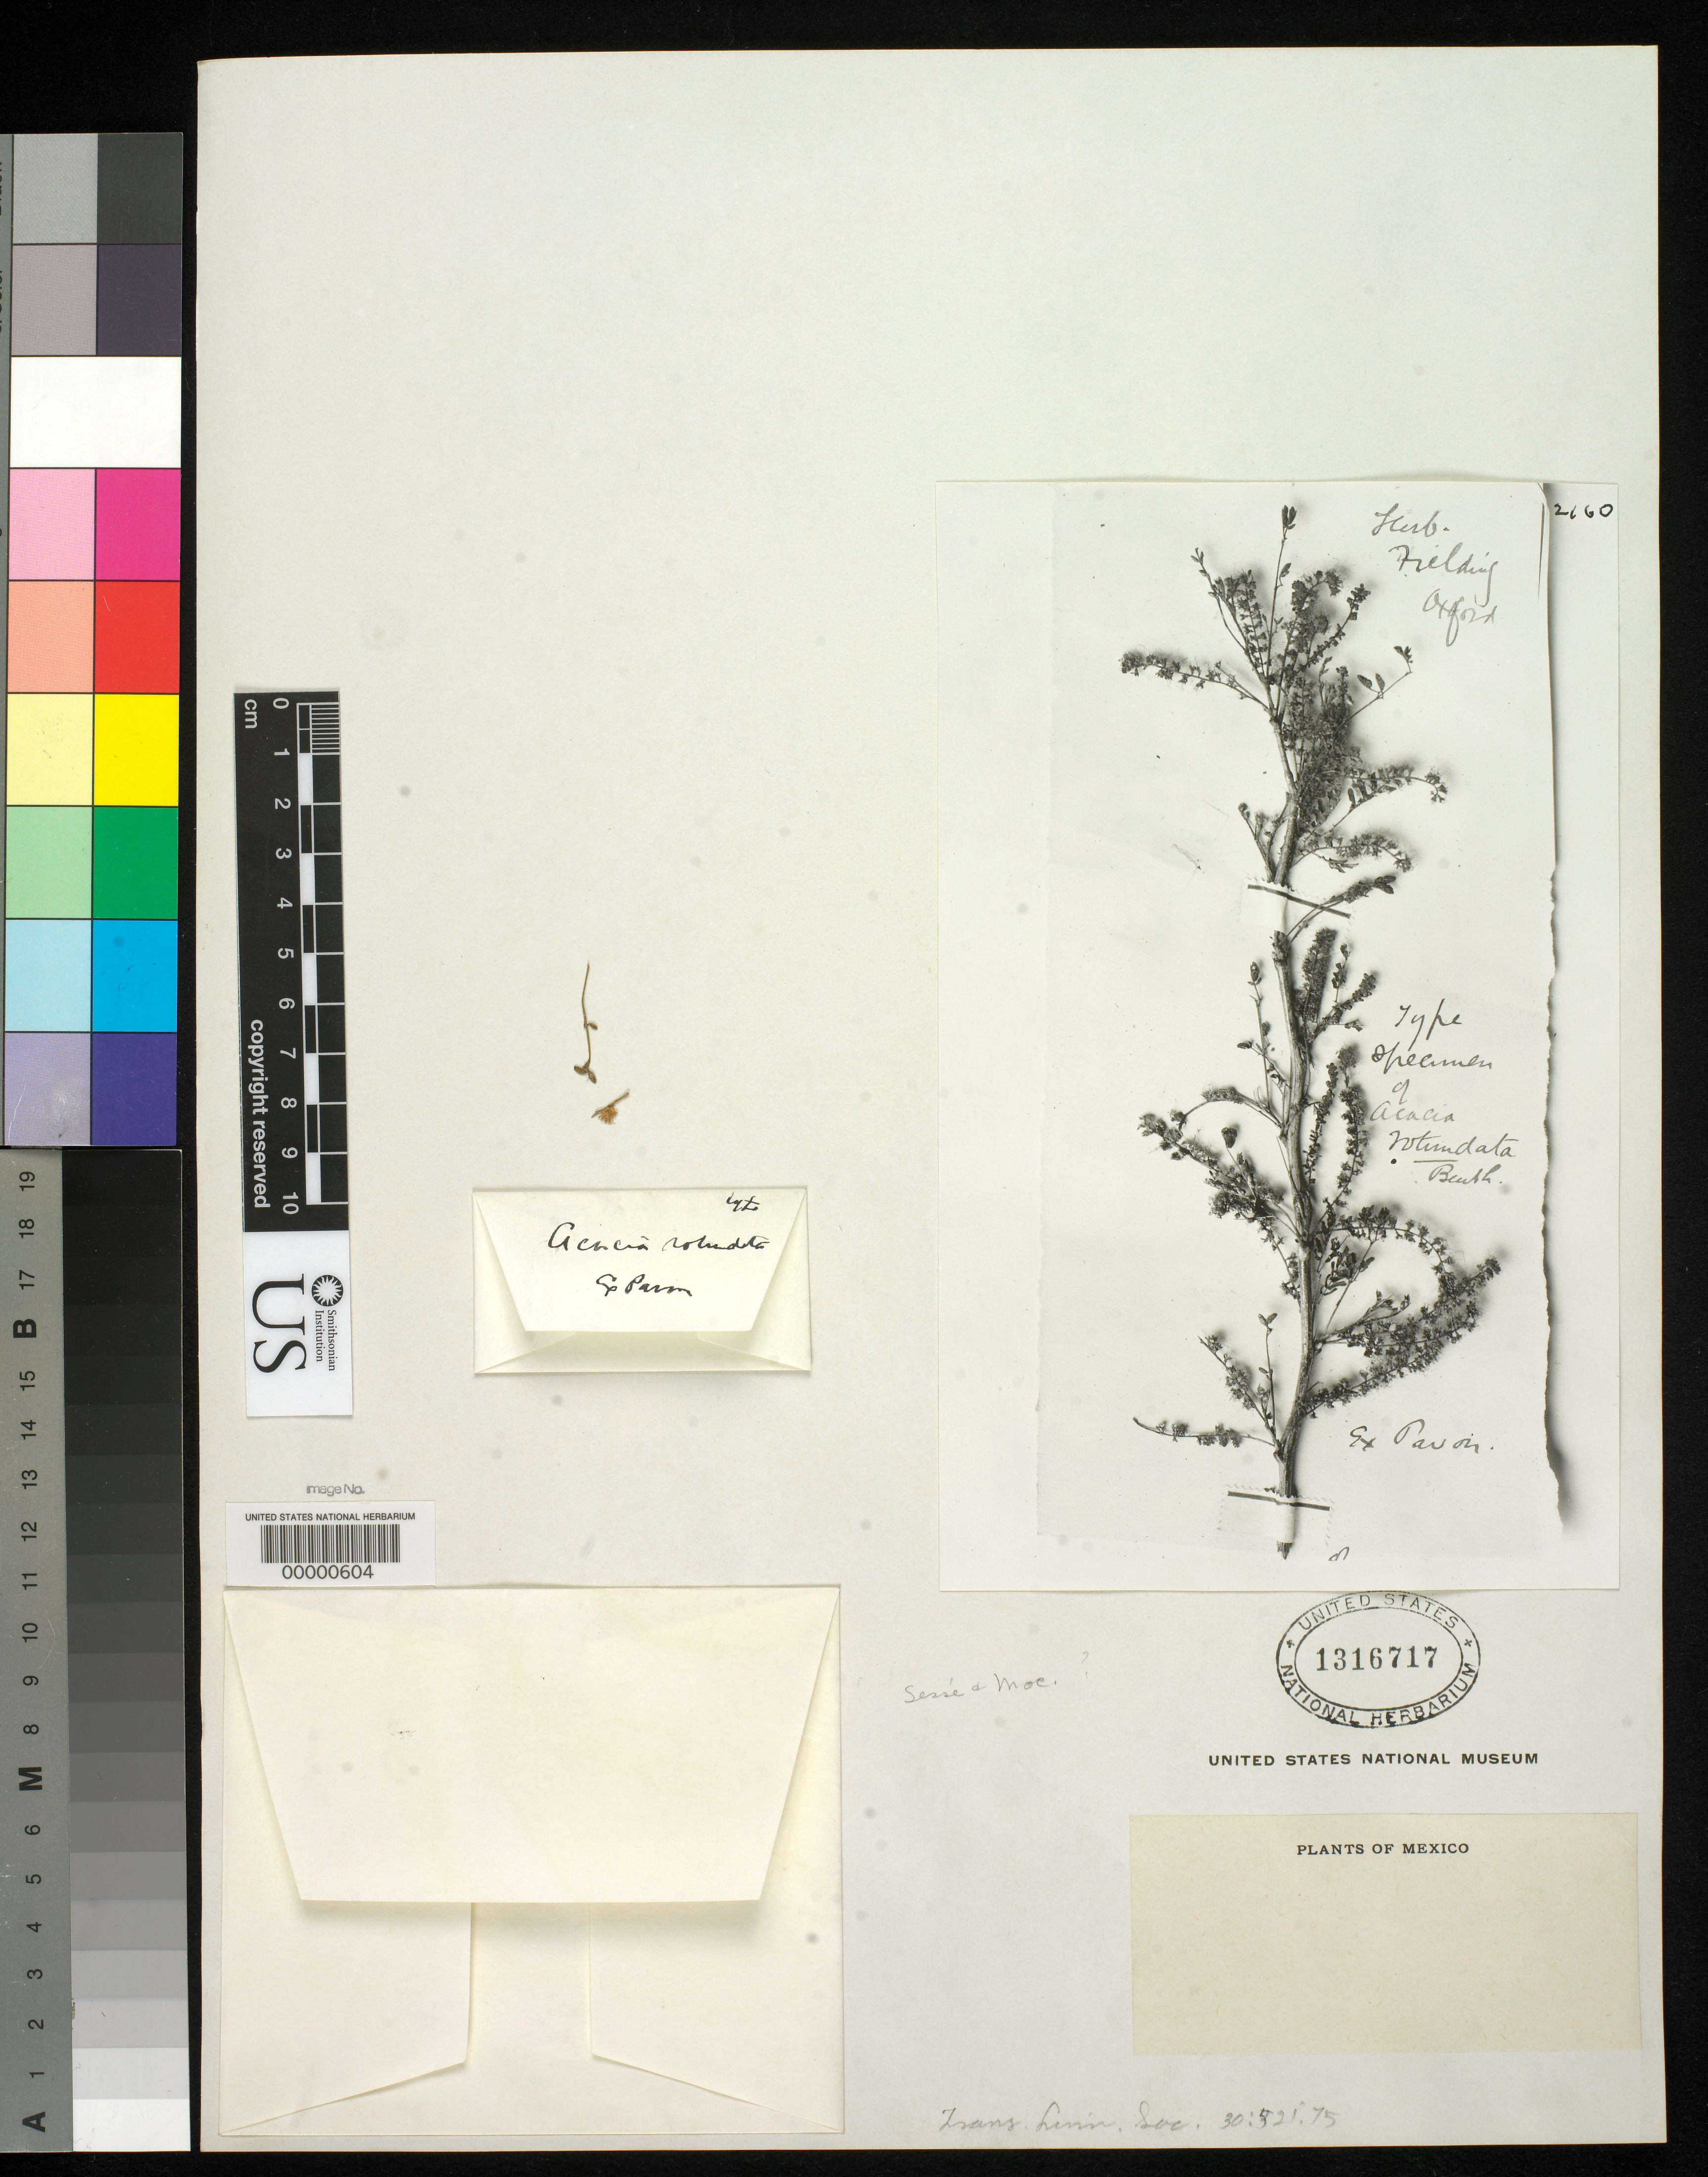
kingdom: Plantae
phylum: Tracheophyta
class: Magnoliopsida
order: Fabales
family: Fabaceae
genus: Acacia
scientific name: Acacia rotundata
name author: Benth.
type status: Type Fragment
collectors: J. A. Pavón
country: Mexico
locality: E of Monserrat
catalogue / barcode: US 1316717